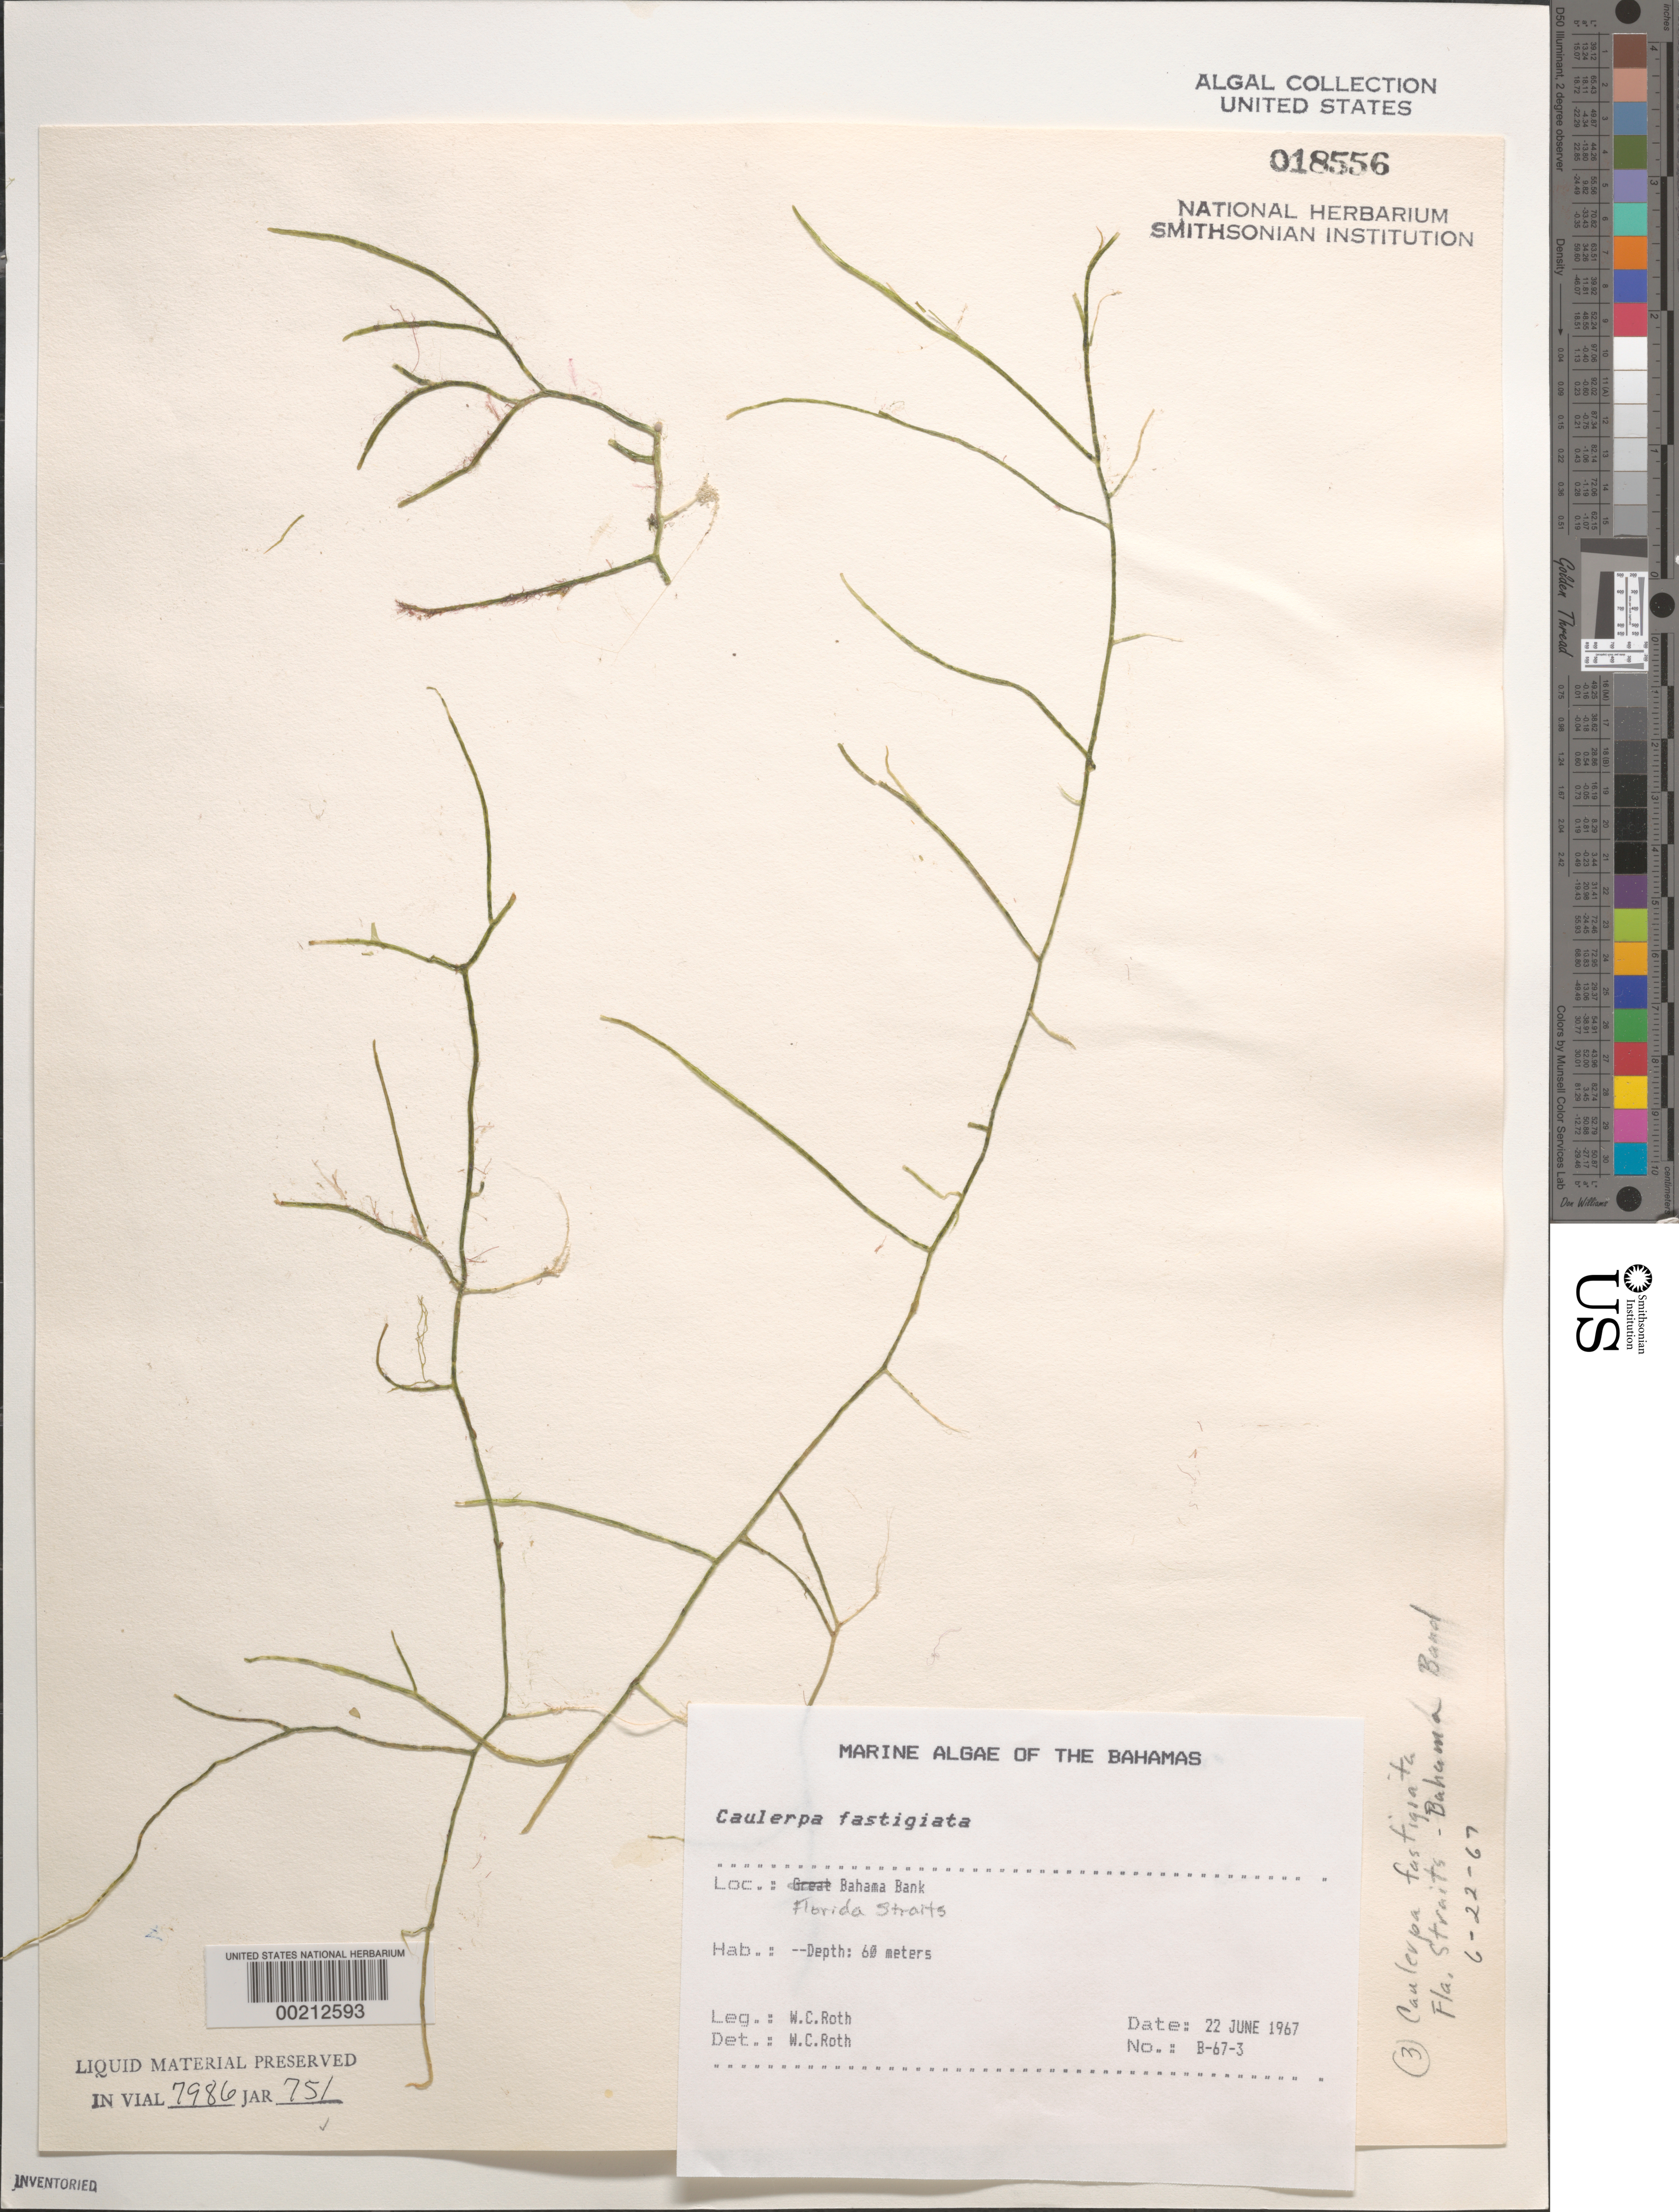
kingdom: Plantae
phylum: Chlorophyta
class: Ulvophyceae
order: Bryopsidales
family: Caulerpaceae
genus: Caulerpa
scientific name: Caulerpa fastigiata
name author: Mont.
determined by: Roth, W. C.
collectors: W. C. Roth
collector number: B-67-3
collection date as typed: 22 Jun 1967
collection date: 1967-06-22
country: Bahamas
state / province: Bahama Banks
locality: Florida straits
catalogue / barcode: US 18556